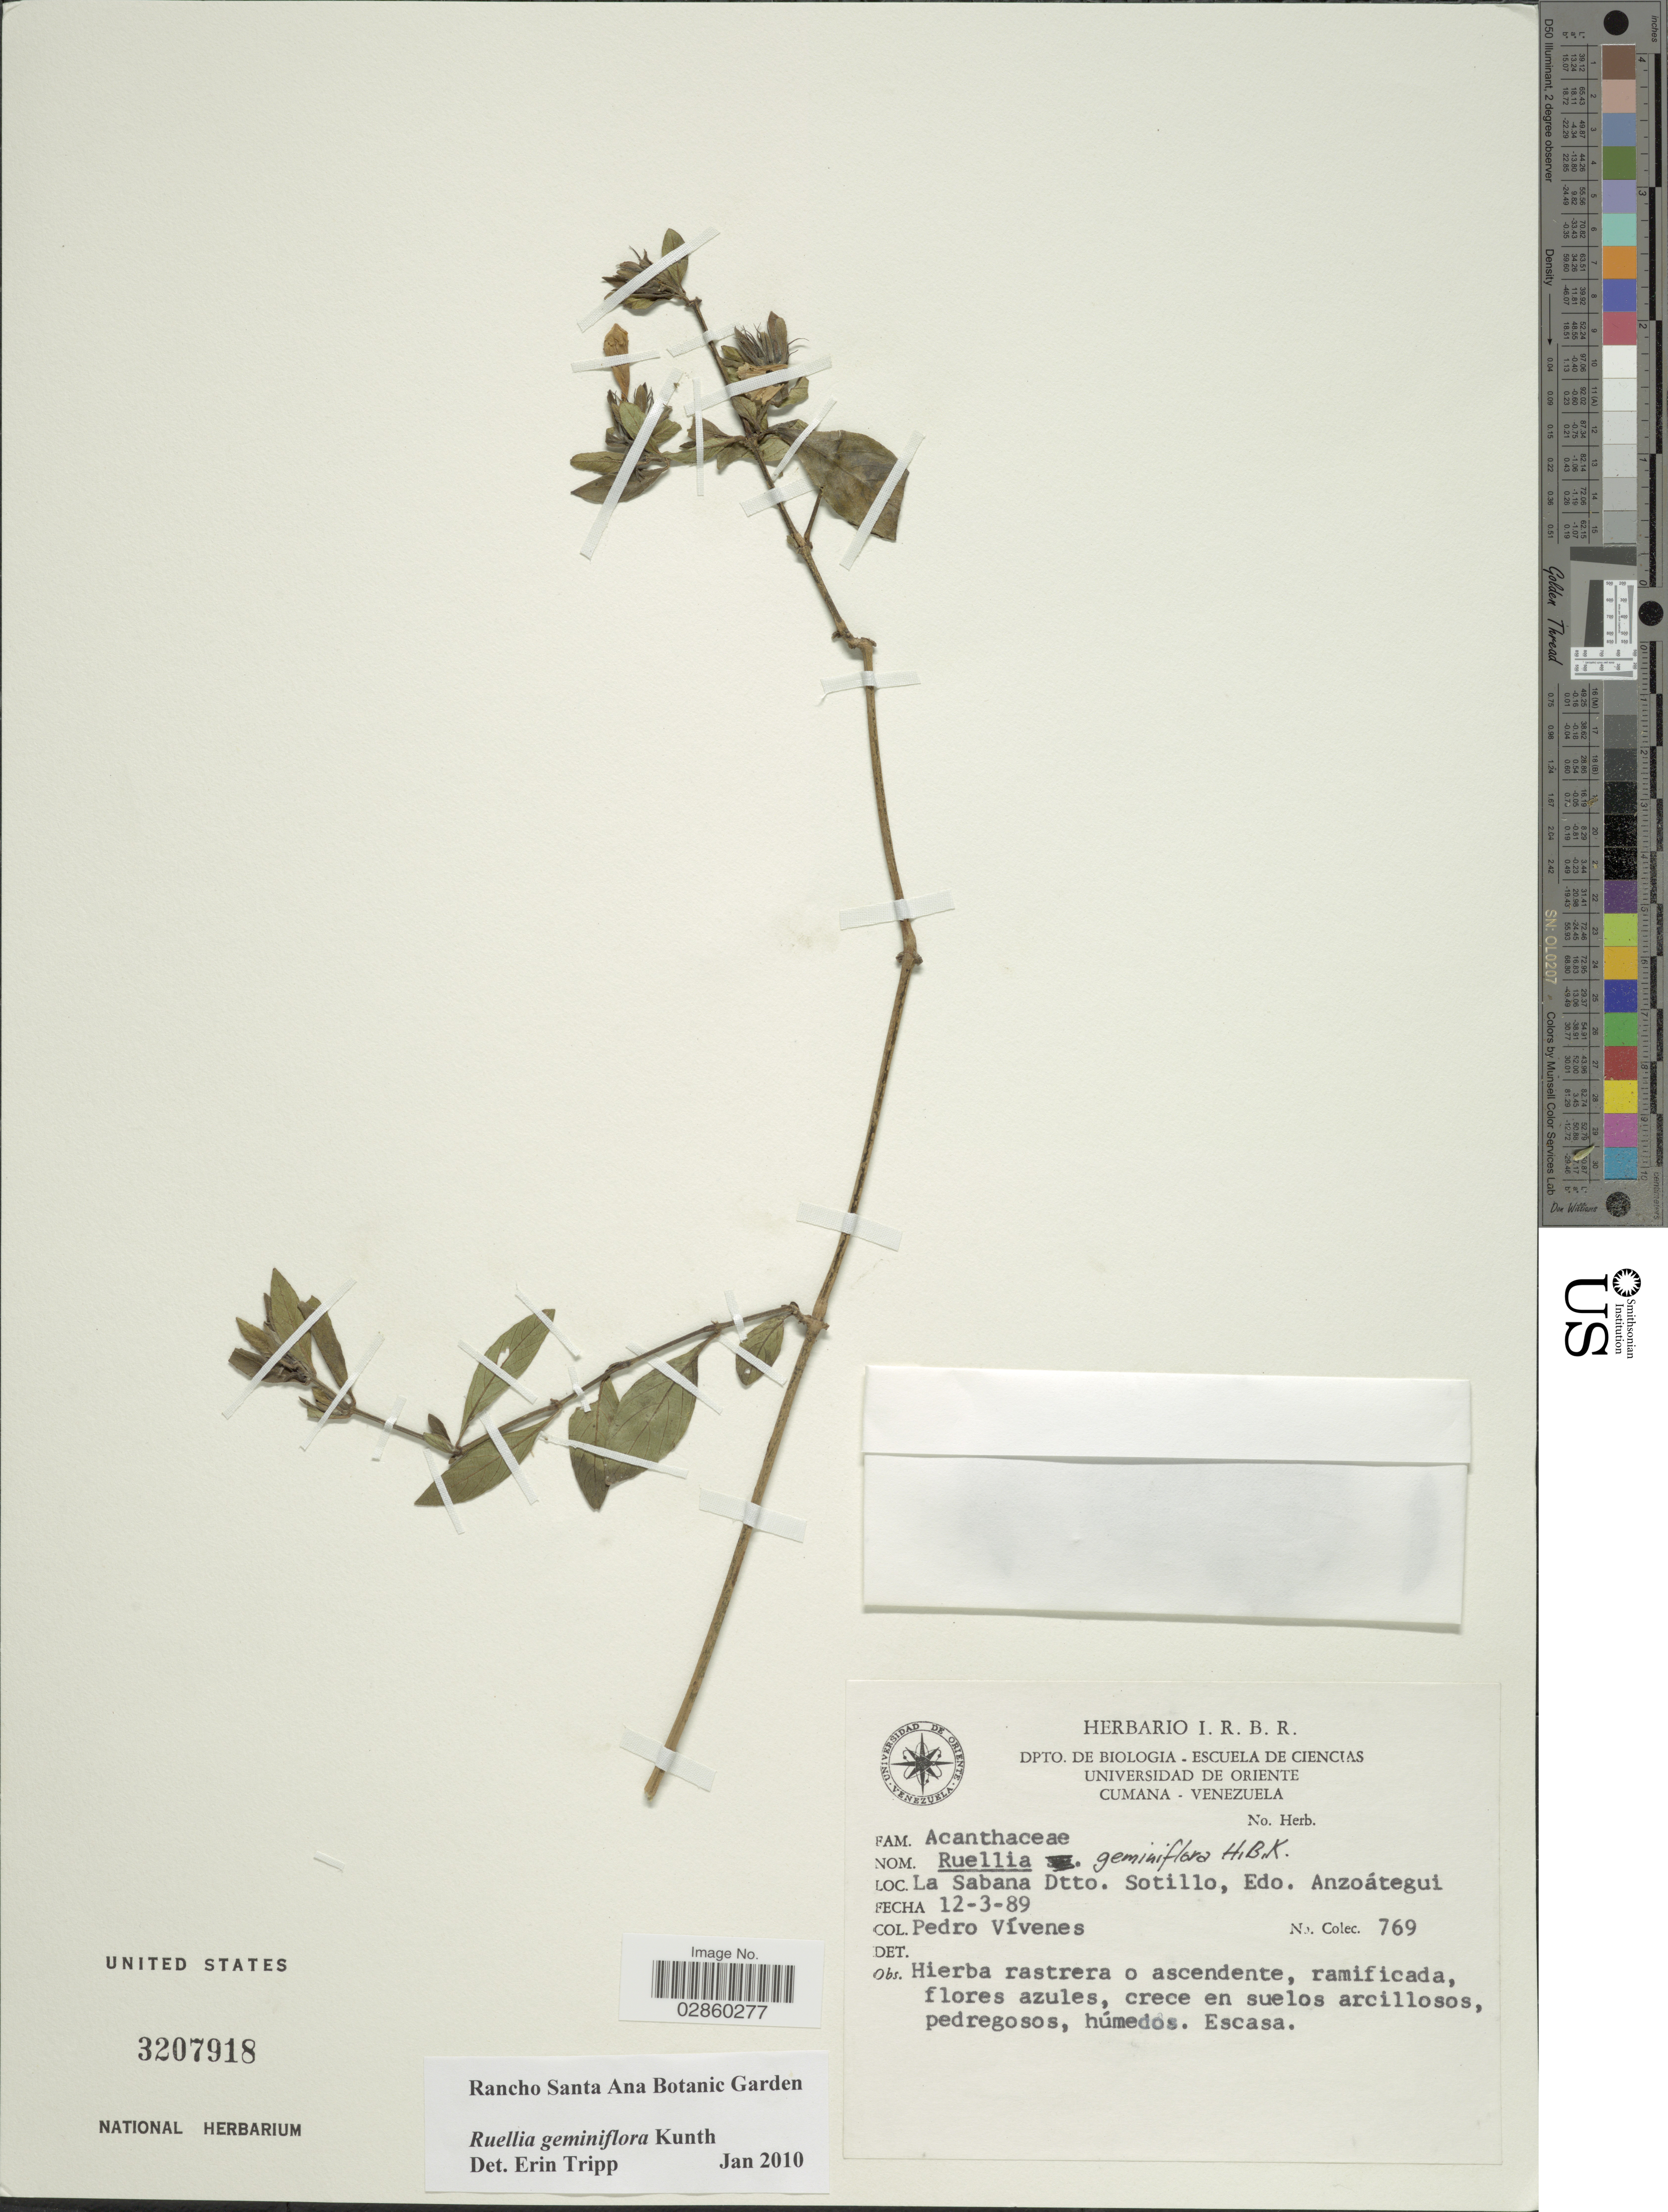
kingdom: Plantae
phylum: Tracheophyta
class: Magnoliopsida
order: Lamiales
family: Acanthaceae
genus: Ruellia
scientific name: Ruellia geminiflora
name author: Kunth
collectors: P. Vivenes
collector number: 769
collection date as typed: Transcribed d/m/y: 12/3/89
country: Venezuela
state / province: Anzoategui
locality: La Sabana, Dtto. Sotillo.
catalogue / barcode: US 3207918